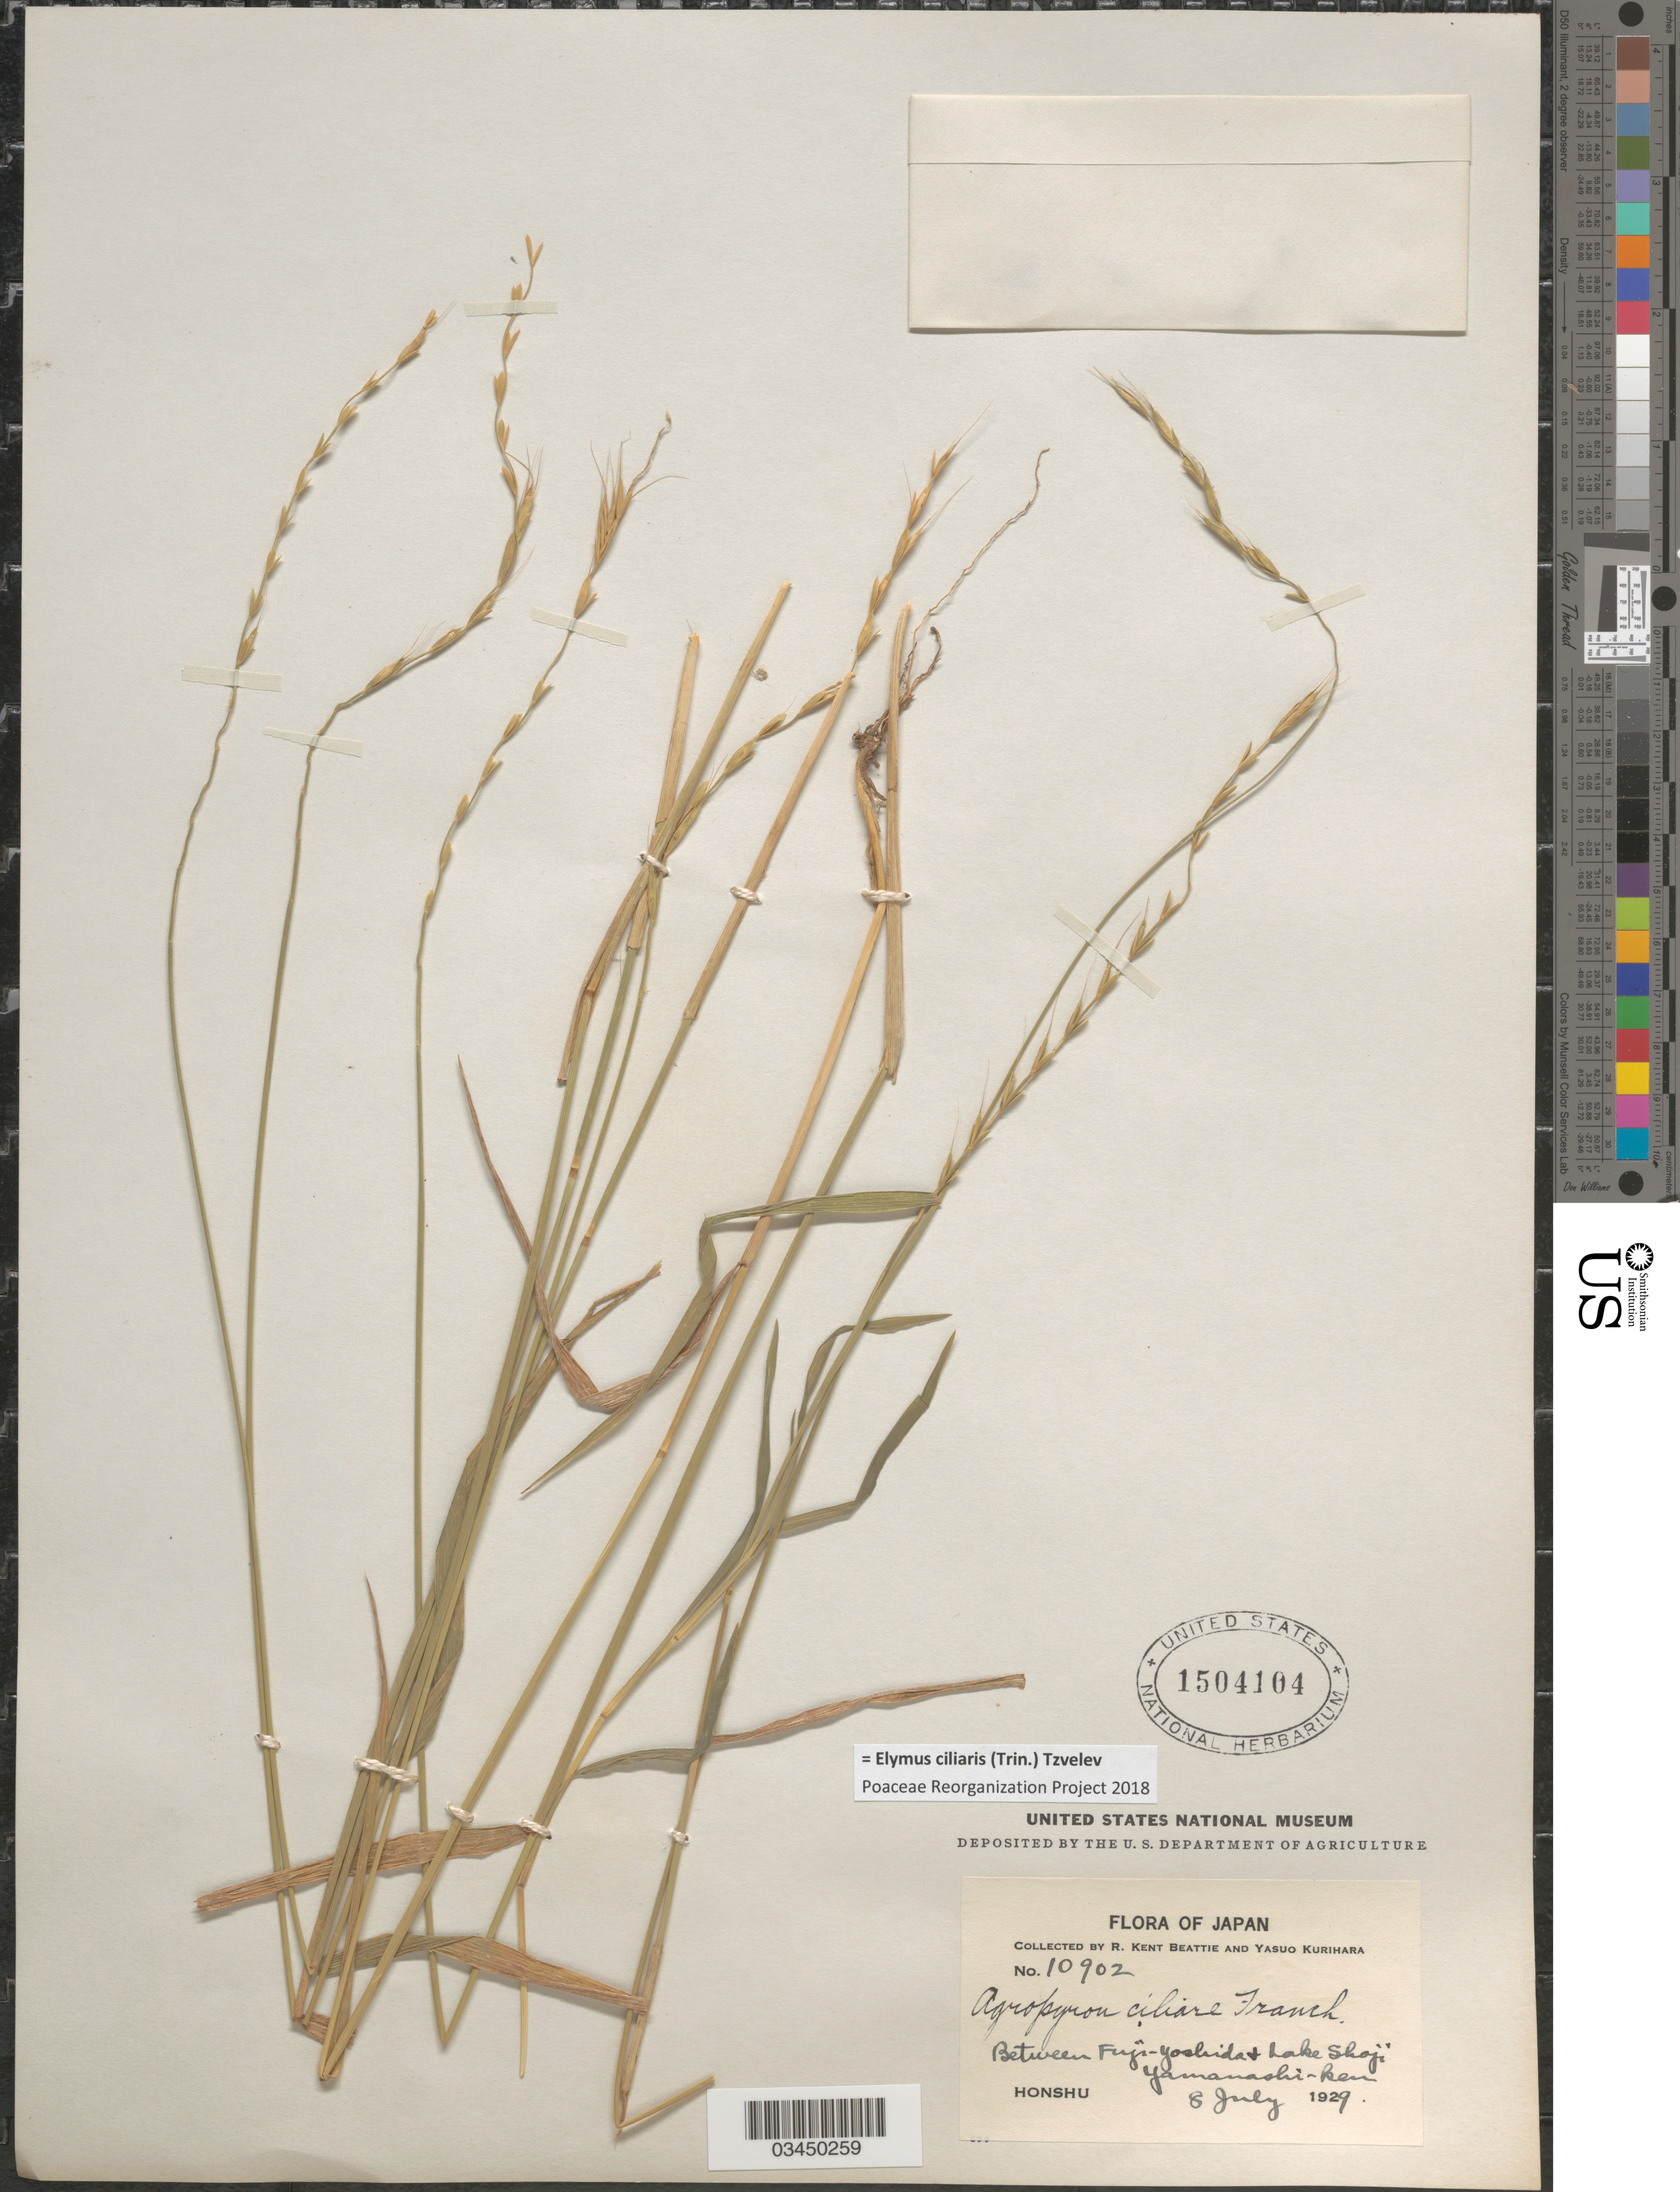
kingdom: Plantae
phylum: Tracheophyta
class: Liliopsida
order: Poales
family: Poaceae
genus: Elymus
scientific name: Elymus ciliaris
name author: (Trin.) Tzvelev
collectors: R. K. Beattie & Y. Kurihara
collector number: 10902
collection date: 1929-07-08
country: Japan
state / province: Yamanasi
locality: Between Fuji-Yoshida + Lake Shoji Yamanashi-ken. Honshu.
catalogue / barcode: US 1504104